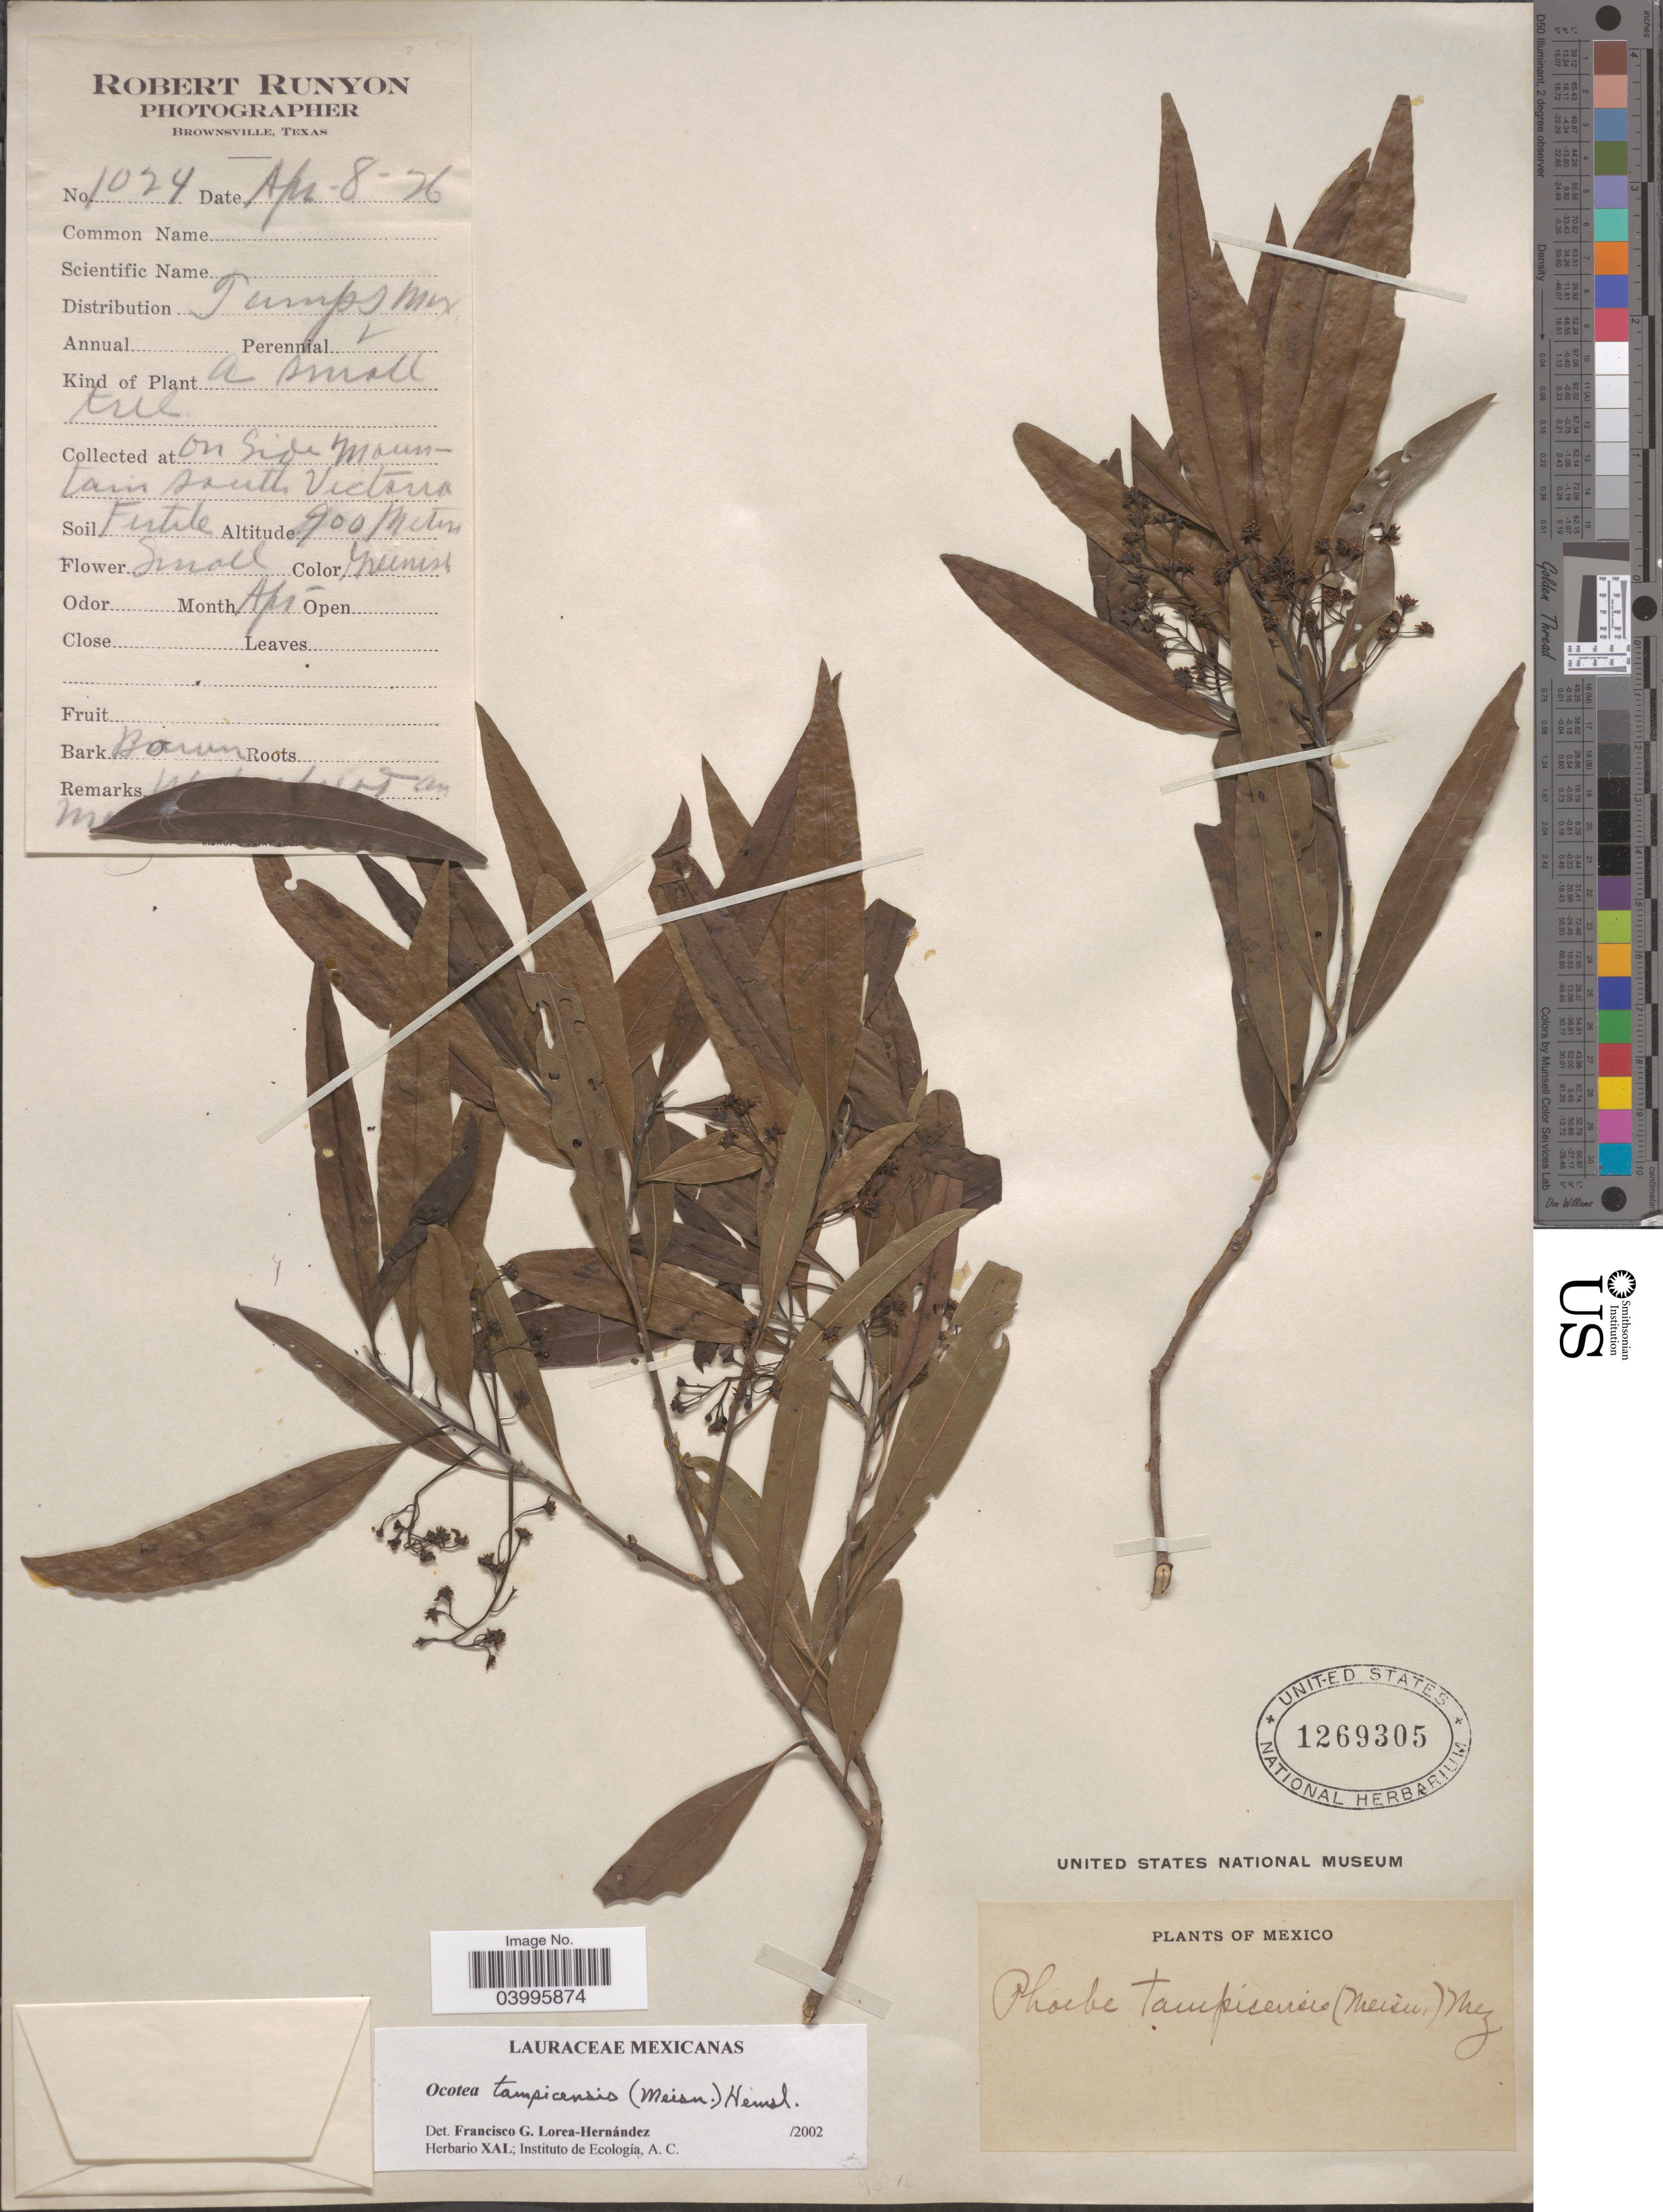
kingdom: Plantae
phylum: Tracheophyta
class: Magnoliopsida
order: Laurales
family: Lauraceae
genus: Ocotea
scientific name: Ocotea tampicensis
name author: (Meisn.) Hemsl.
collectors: R. Runyon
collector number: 1024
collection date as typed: Transcribed d/m/y: 8/4/26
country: Mexico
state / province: Tamaulipas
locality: On side mountain South Victoria.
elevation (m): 900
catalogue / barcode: US 1269305